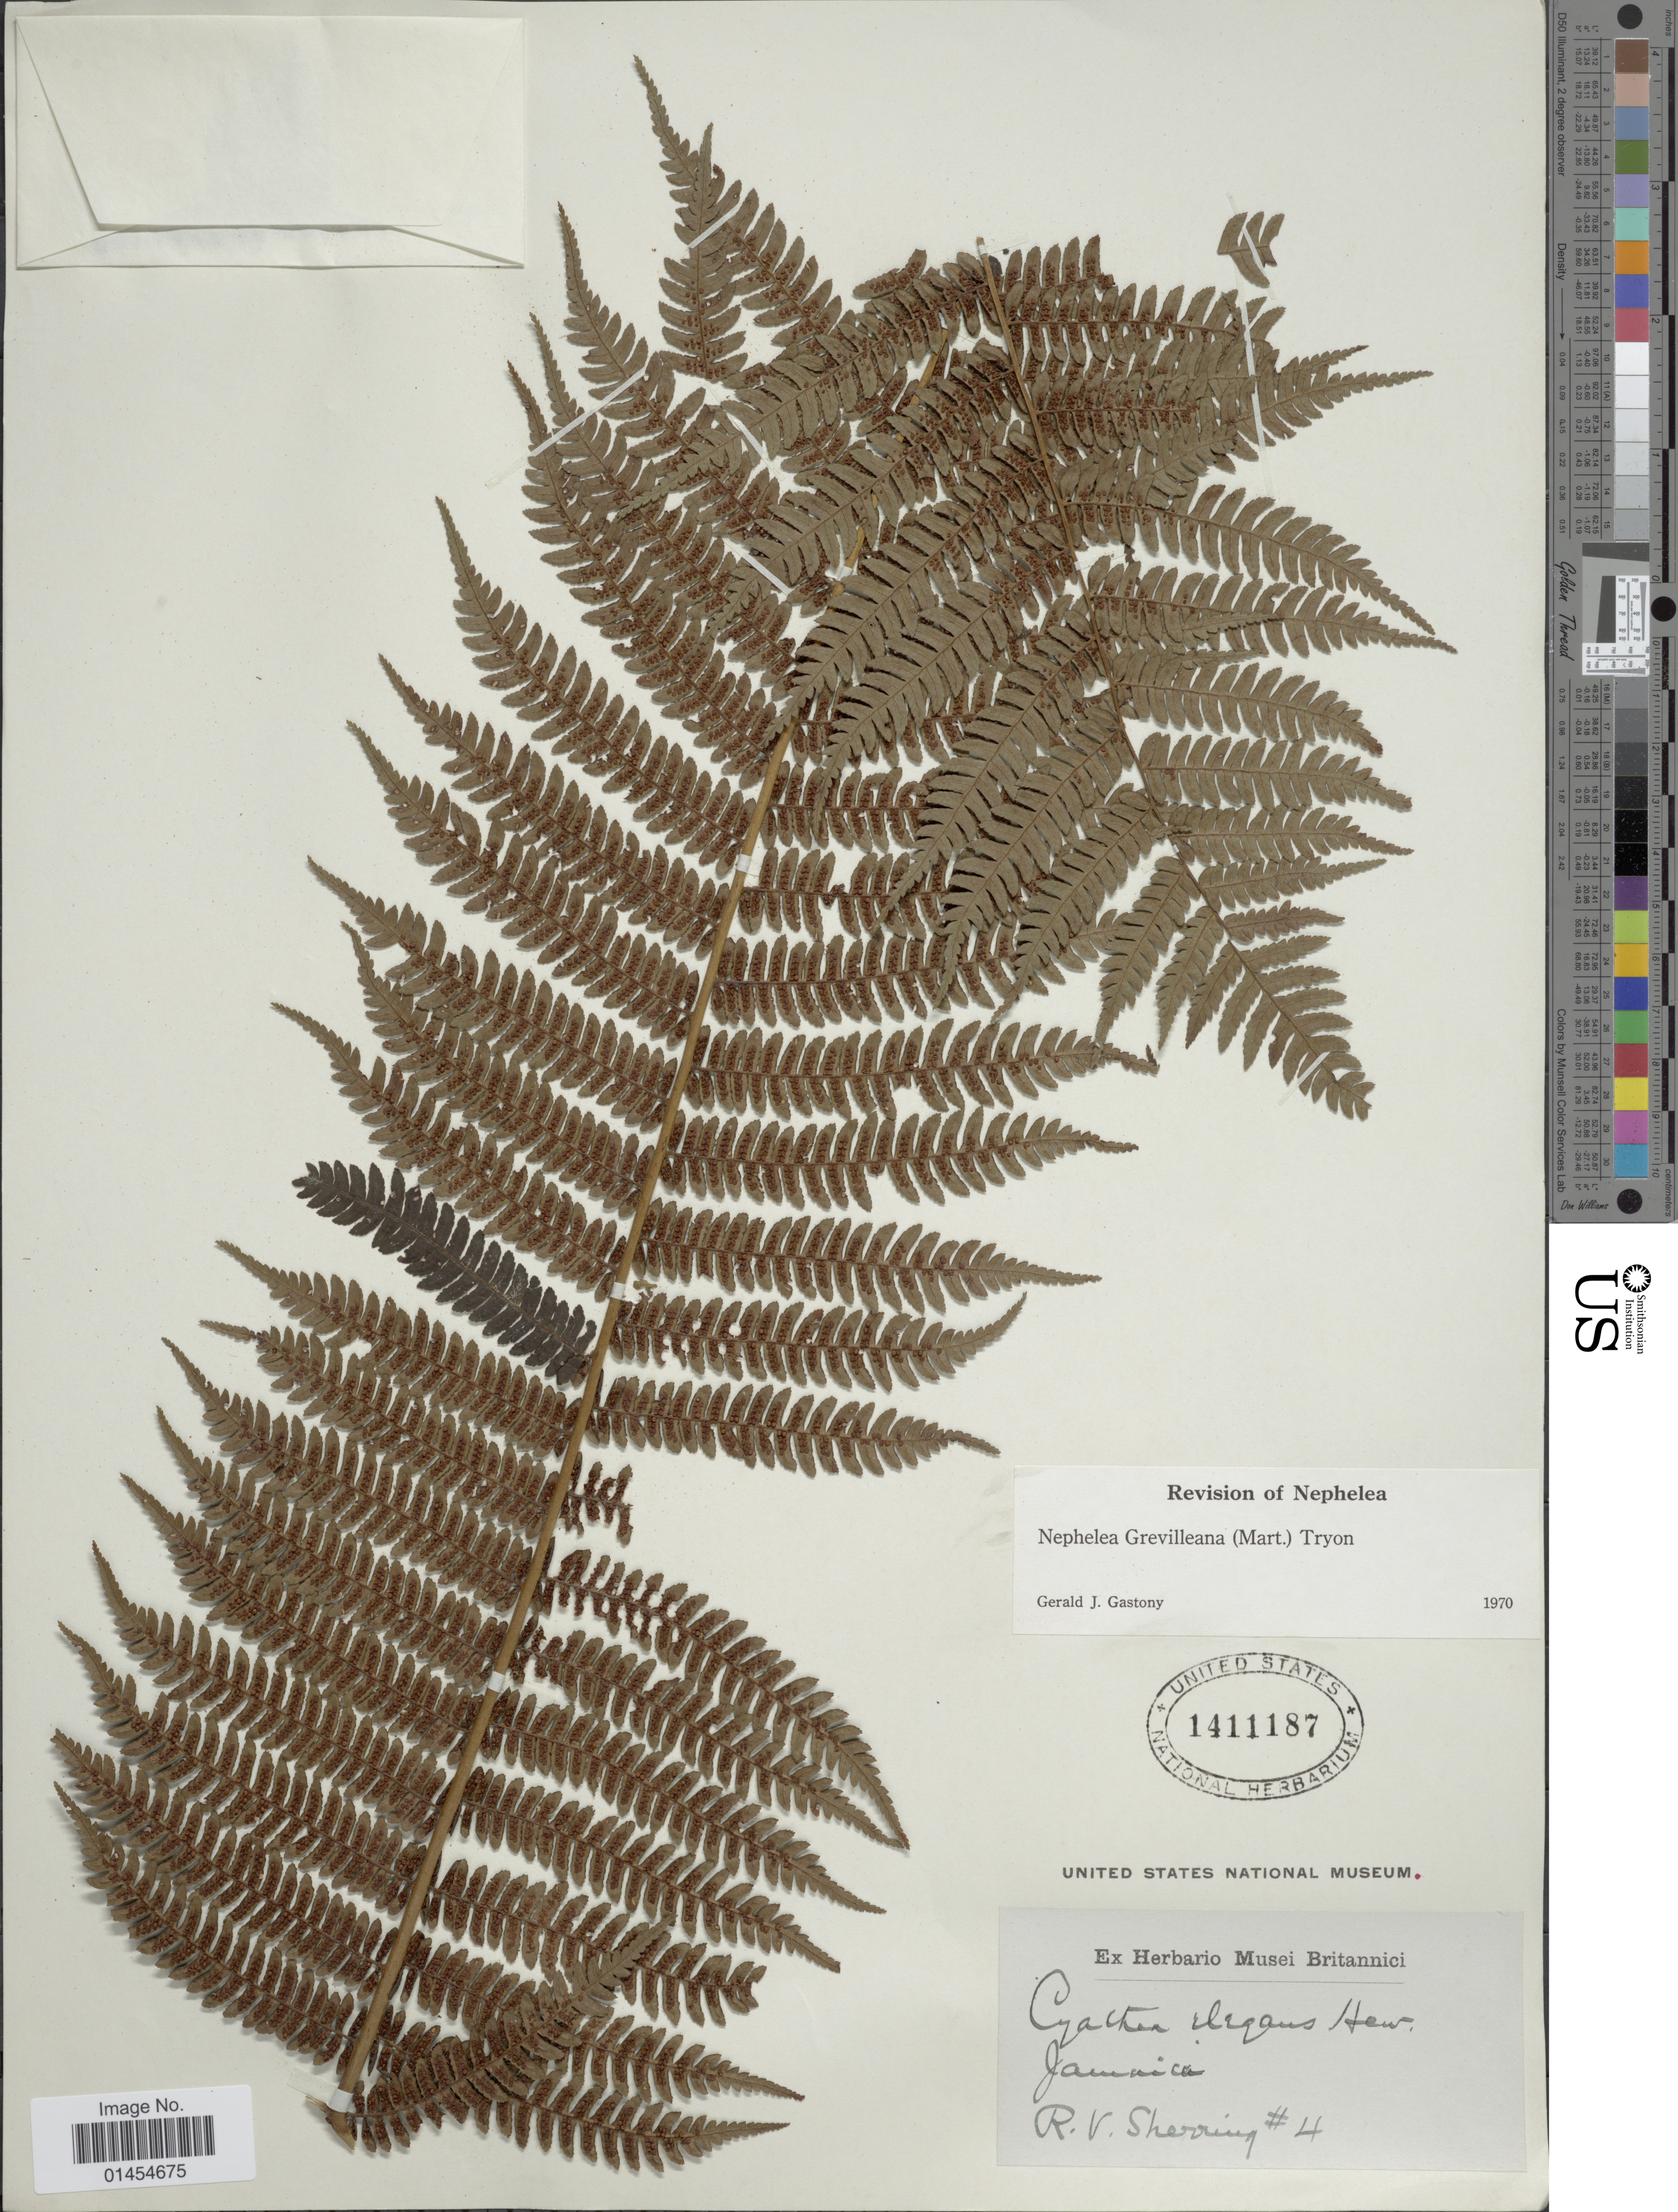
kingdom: Plantae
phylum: Tracheophyta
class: Polypodiopsida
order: Cyatheales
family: Cyatheaceae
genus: Alsophila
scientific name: Alsophila grevilleana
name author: (Mart.) D.S. Conant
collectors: R. Sherring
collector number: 2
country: Jamaica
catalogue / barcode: US 1411187